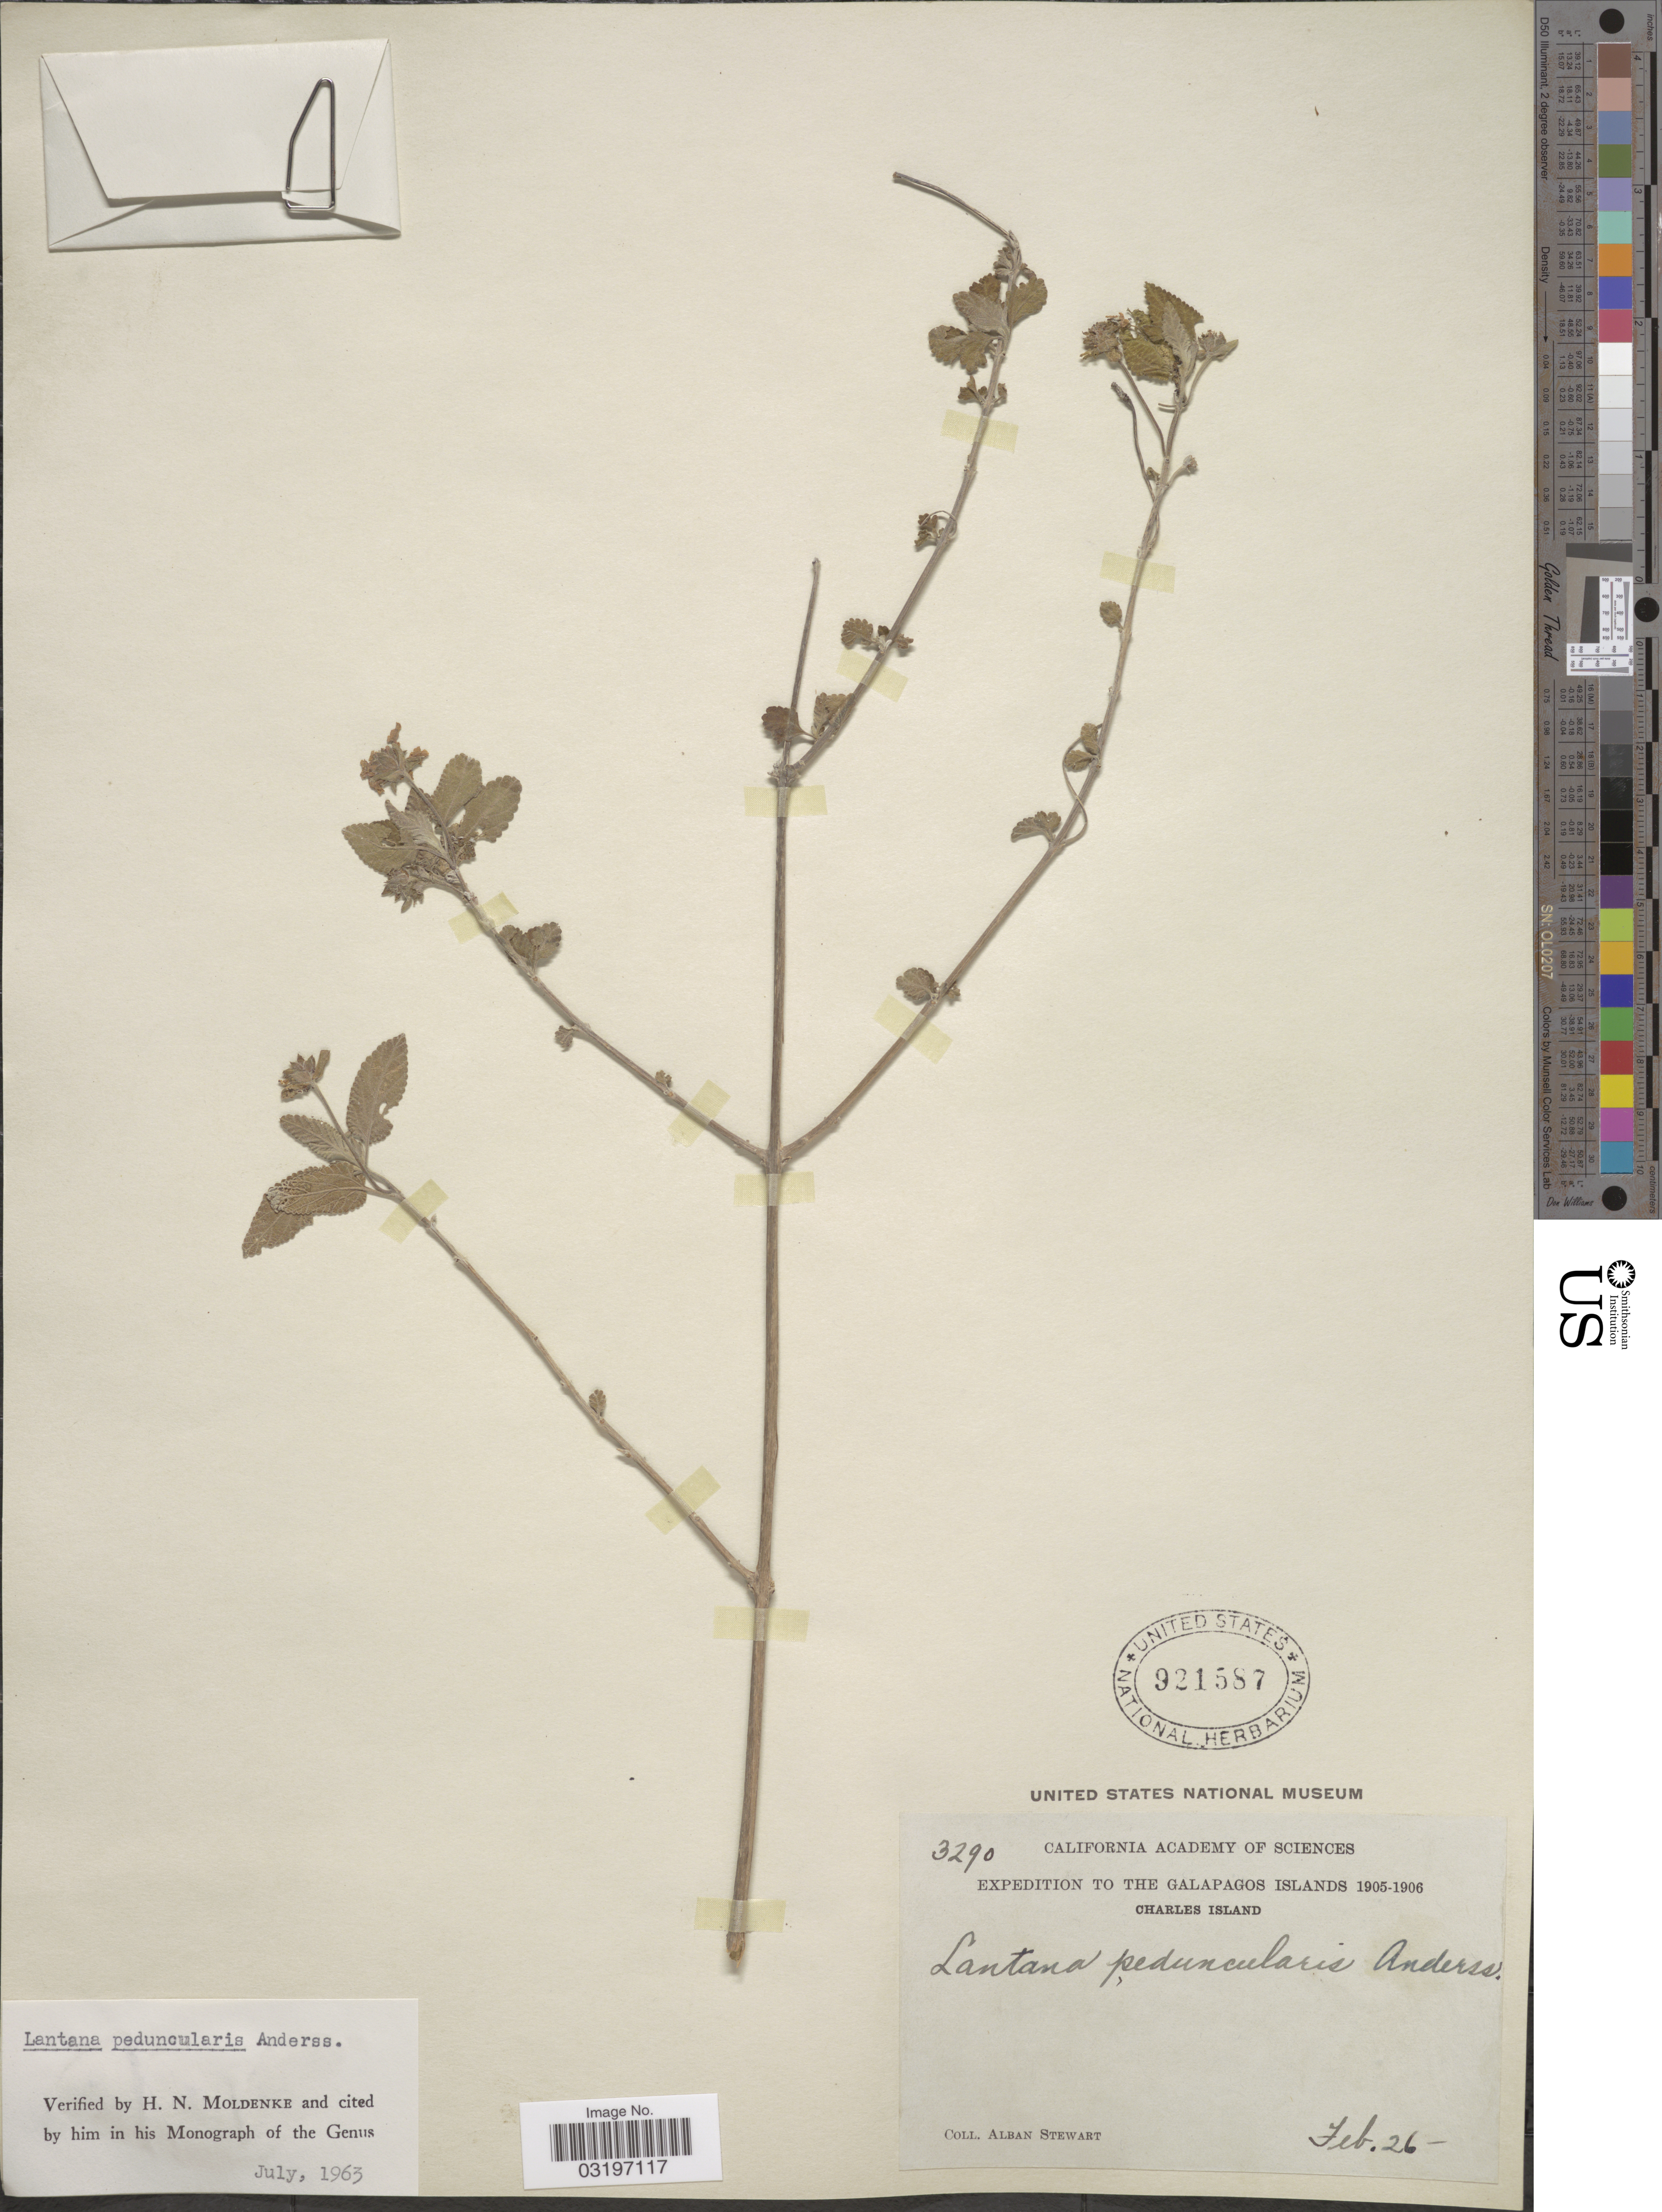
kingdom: Plantae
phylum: Tracheophyta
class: Magnoliopsida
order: Lamiales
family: Verbenaceae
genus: Lantana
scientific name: Lantana peduncularis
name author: Andersson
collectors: A. Stewart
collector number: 3290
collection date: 1905-02-26/1906-02-26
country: Ecuador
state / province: Colón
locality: The Galapagos Islands, Charles Island.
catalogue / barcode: US 921587